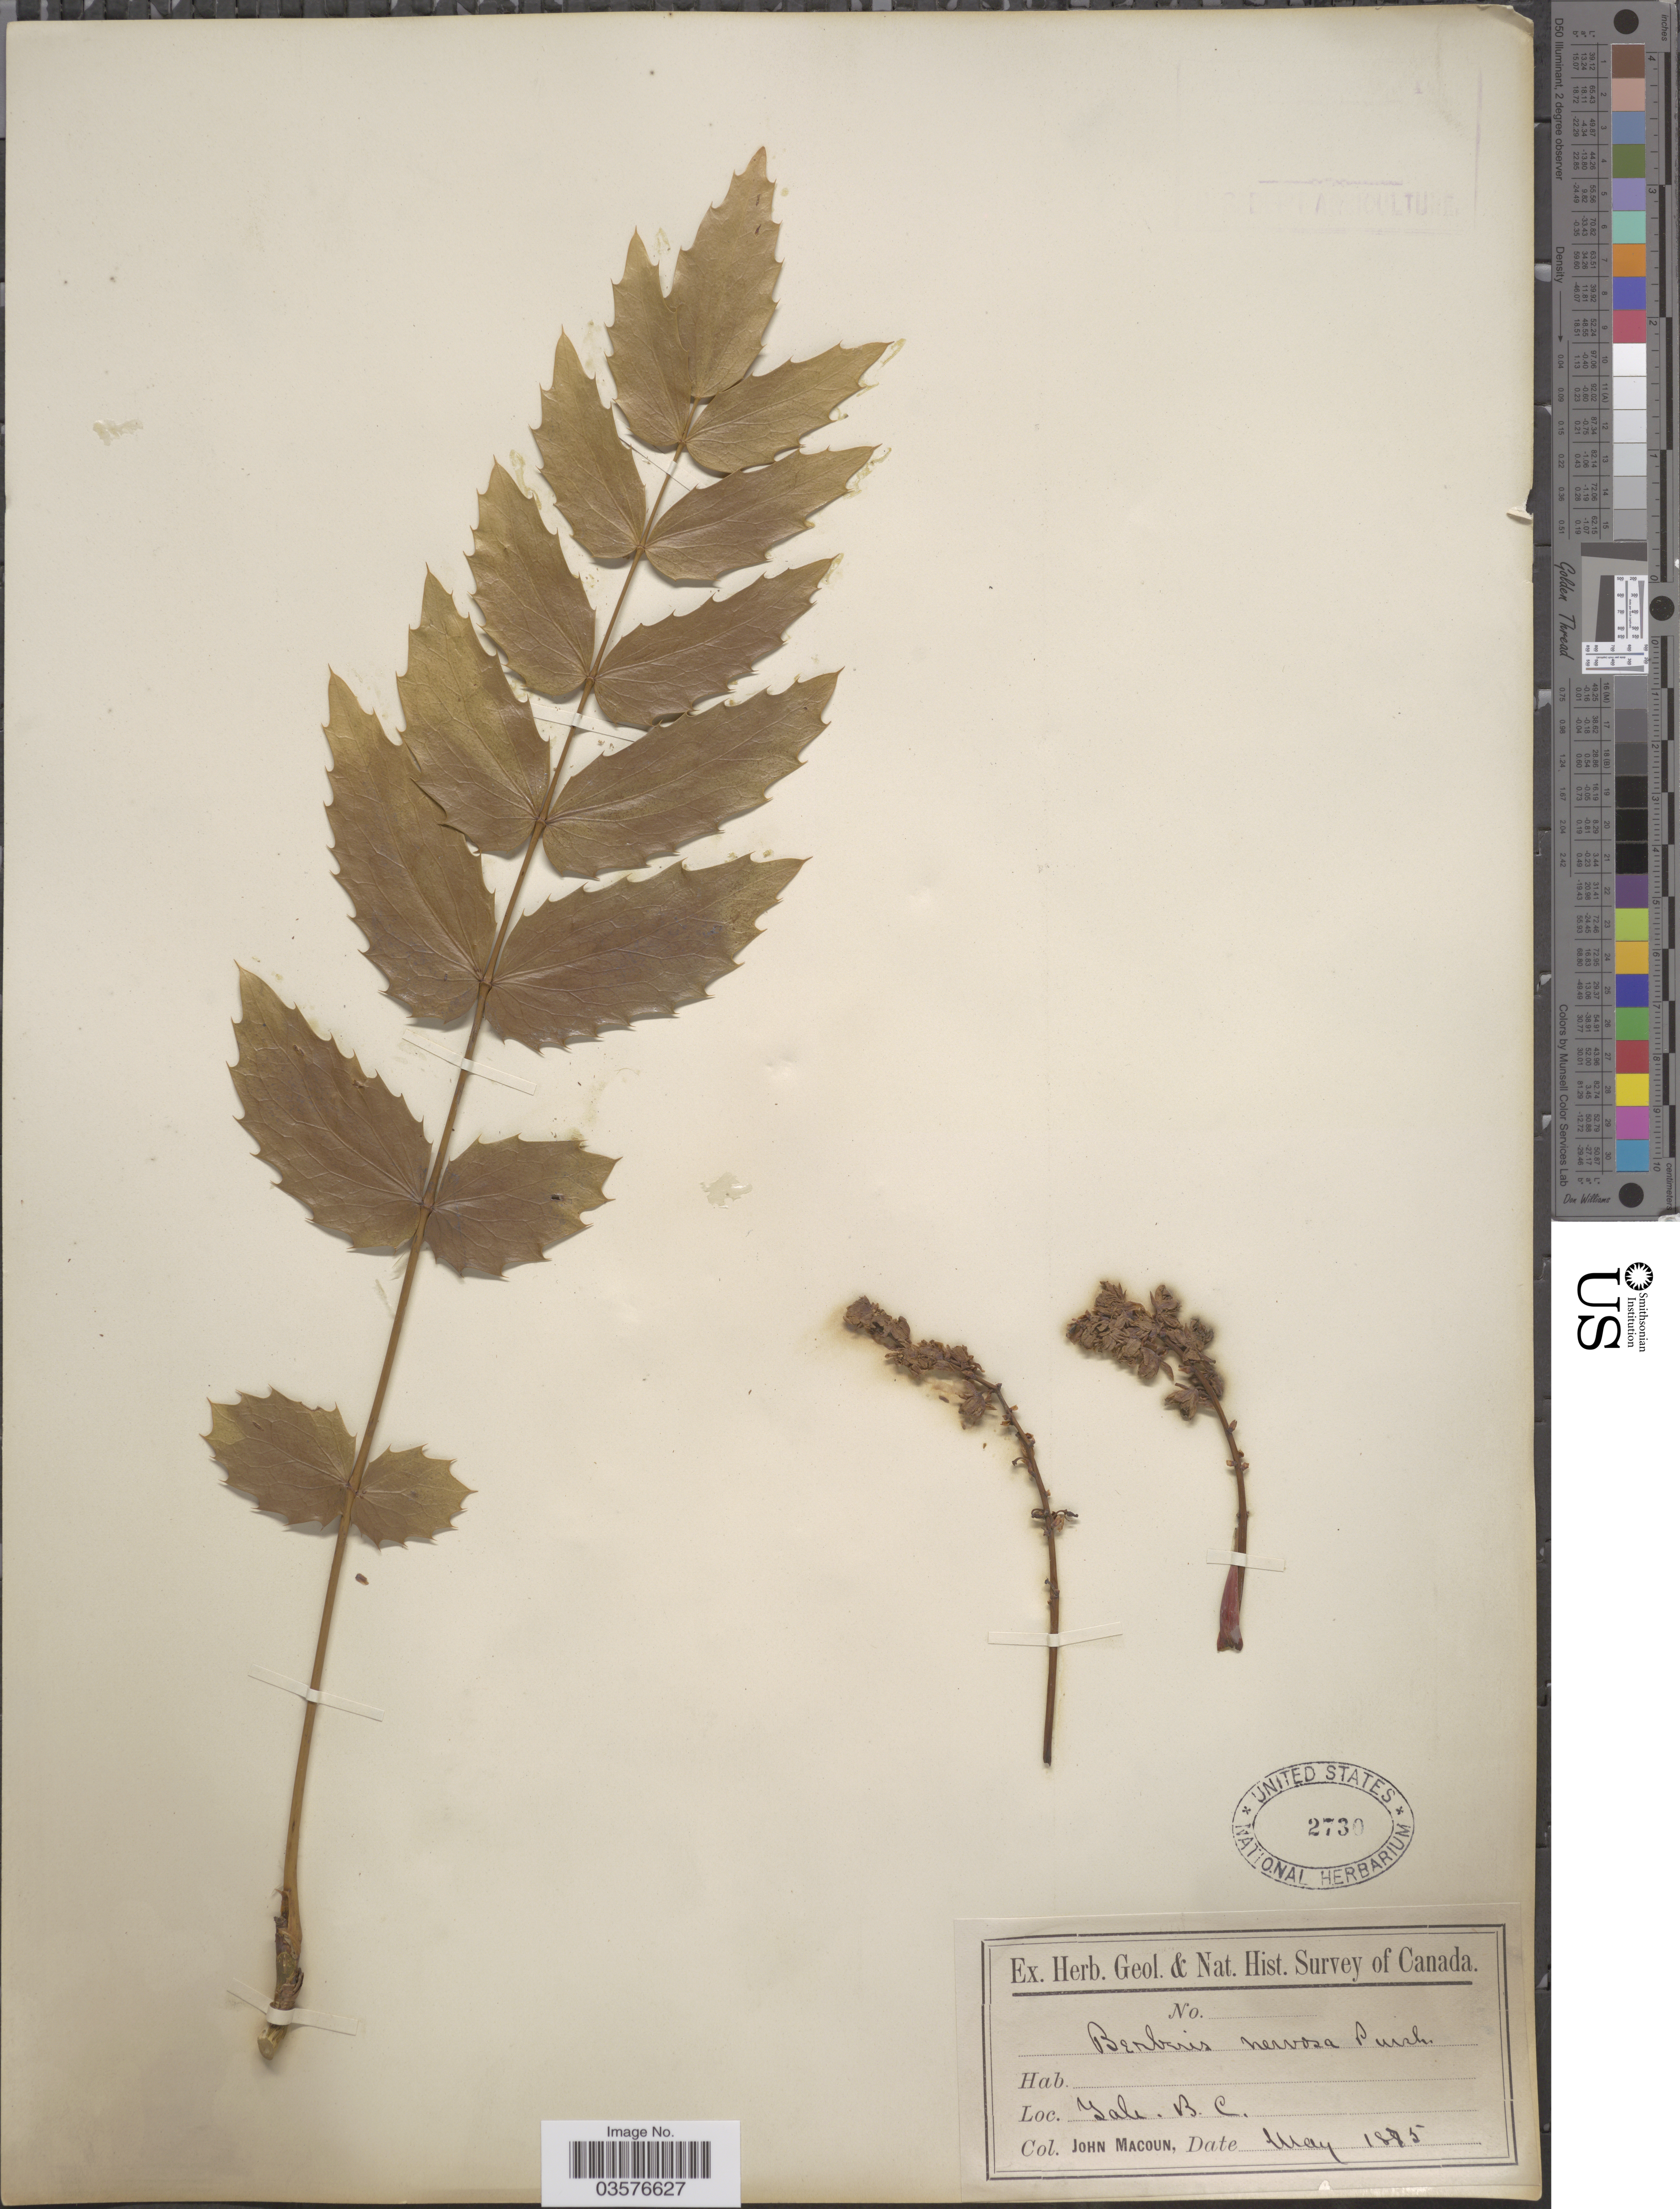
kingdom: Plantae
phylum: Tracheophyta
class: Magnoliopsida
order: Ranunculales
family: Berberidaceae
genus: Mahonia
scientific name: Mahonia nervosa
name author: (Pursh) Nutt.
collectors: J. Macoun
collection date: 1875-05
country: Canada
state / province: British Columbia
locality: Yale.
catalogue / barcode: US 2730